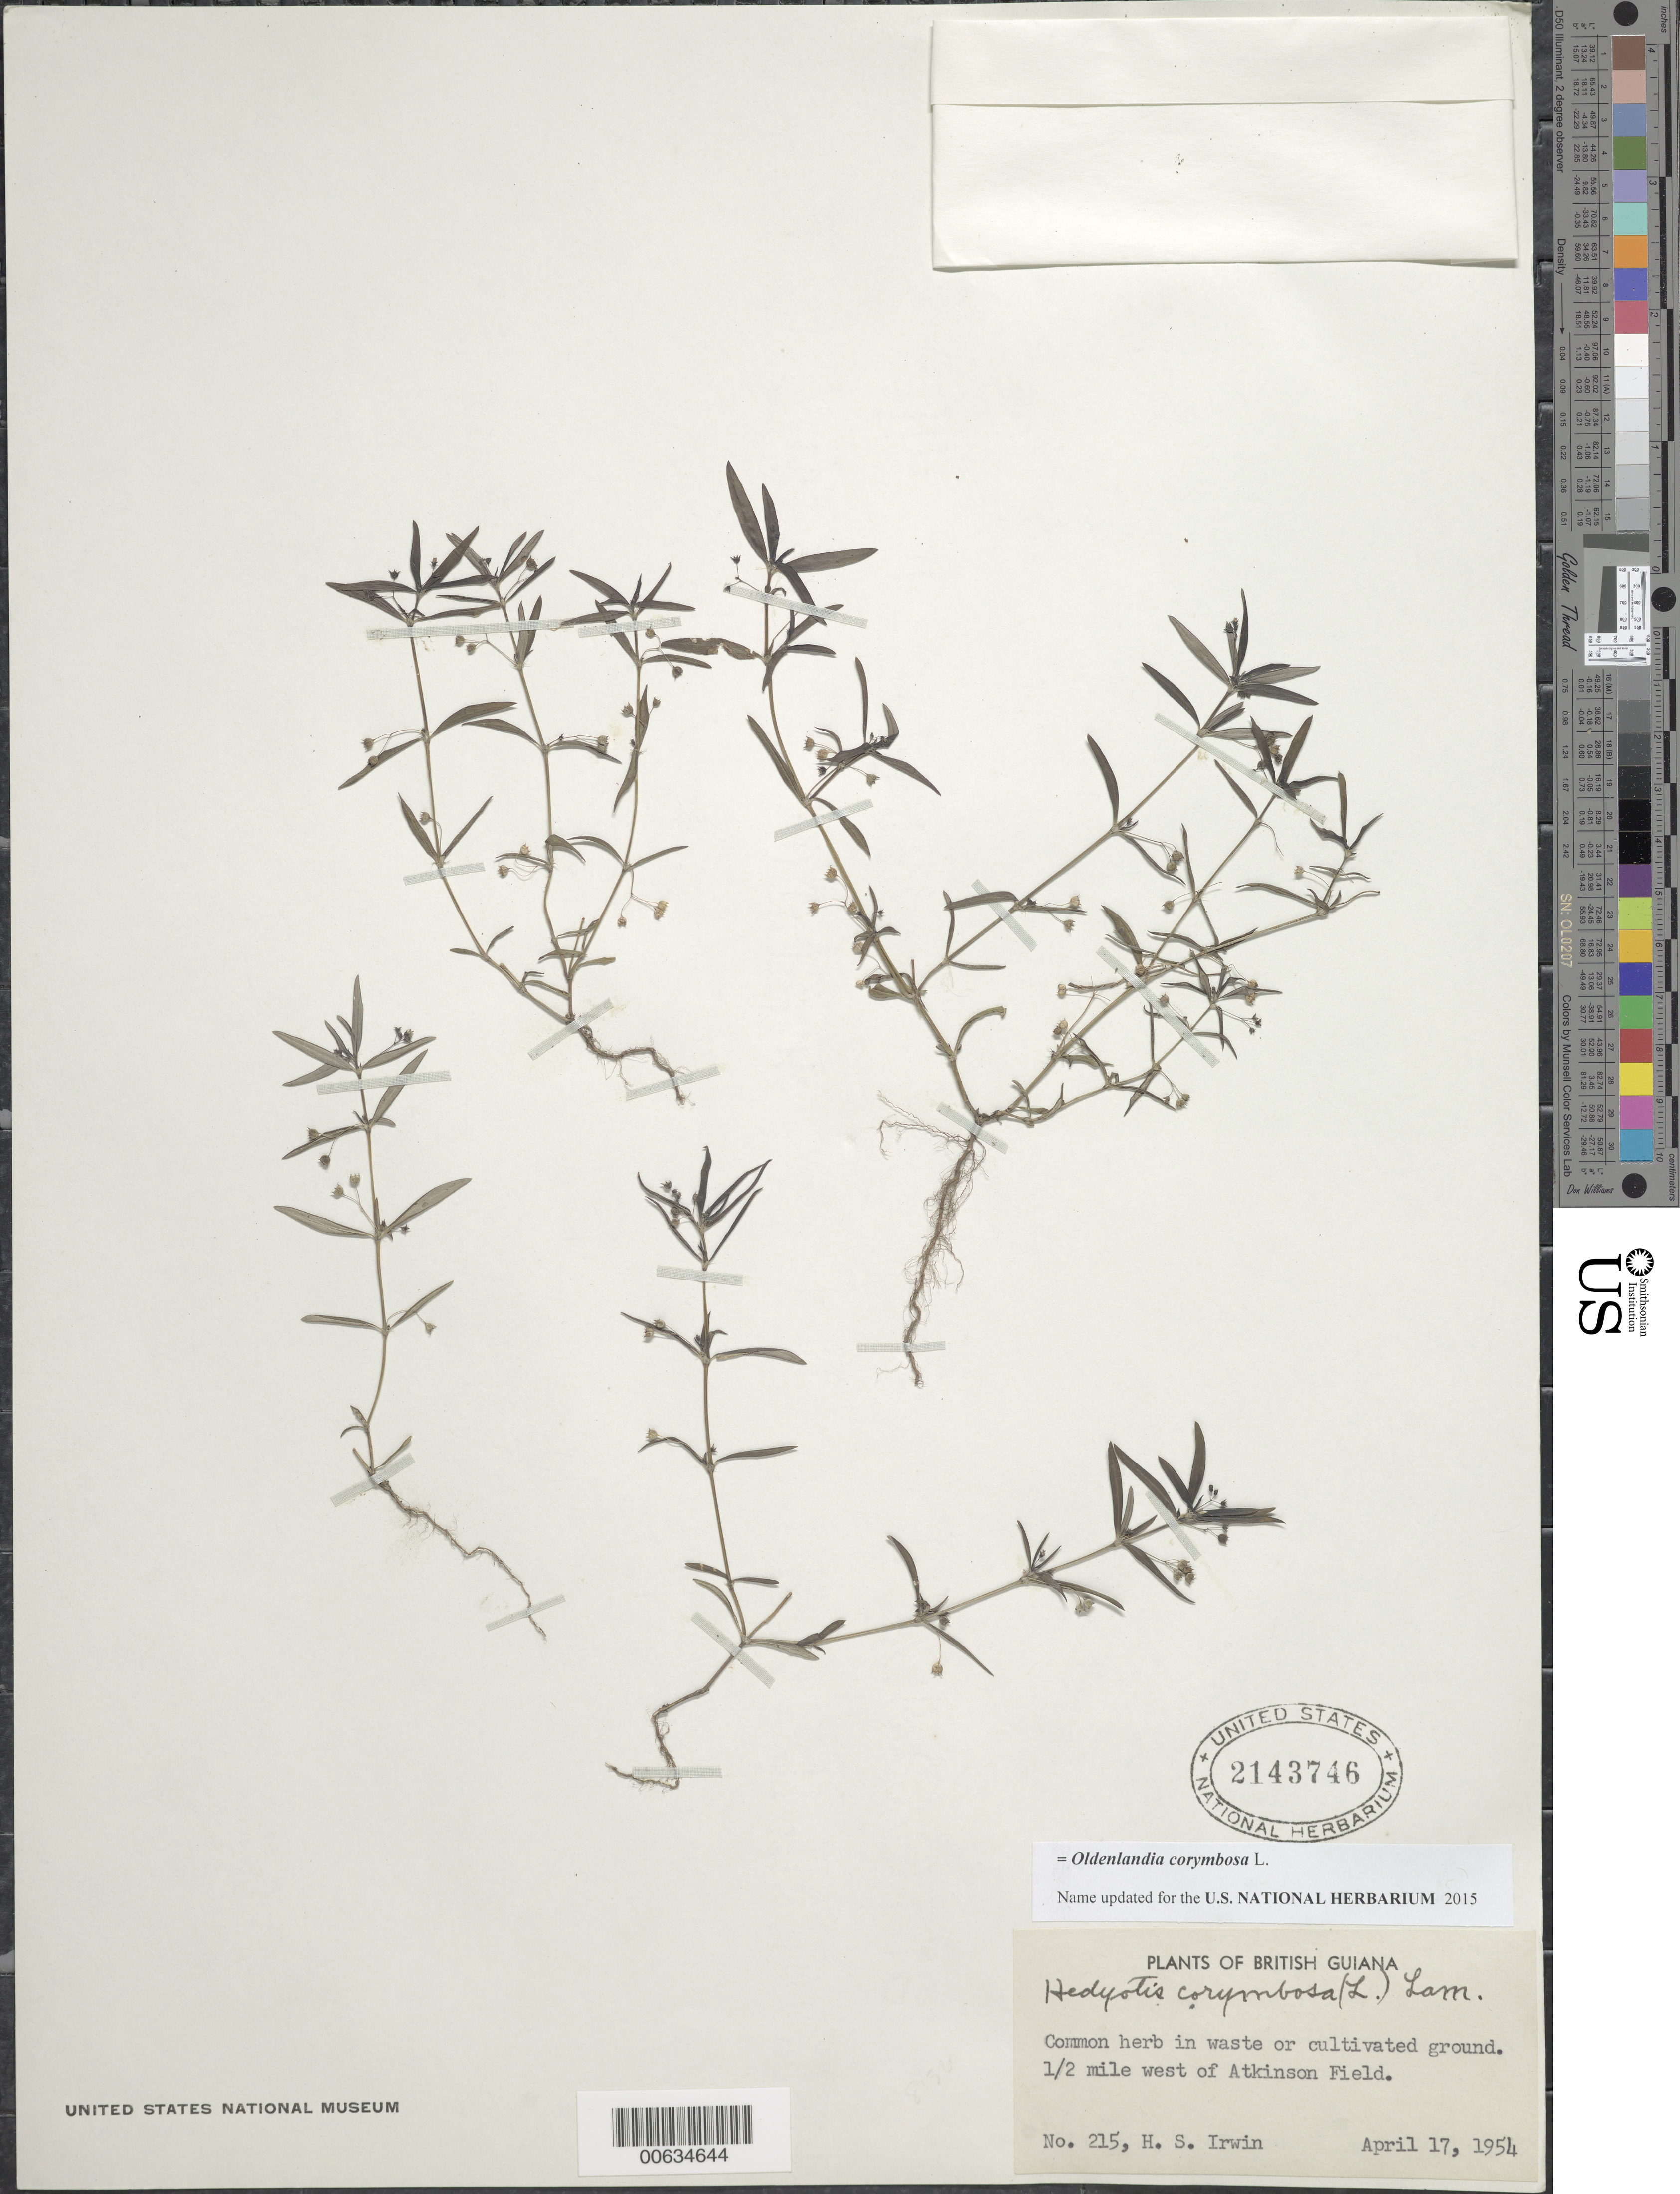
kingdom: Plantae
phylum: Tracheophyta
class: Magnoliopsida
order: Gentianales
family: Rubiaceae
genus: Oldenlandia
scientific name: Oldenlandia corymbosa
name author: L.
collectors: H. Irwin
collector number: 215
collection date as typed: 17-Apr-54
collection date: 1954-04-17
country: Guyana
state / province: Demerara-Mahaica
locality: Atkinson Field, 0.5 mi. W of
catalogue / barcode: US 2143746